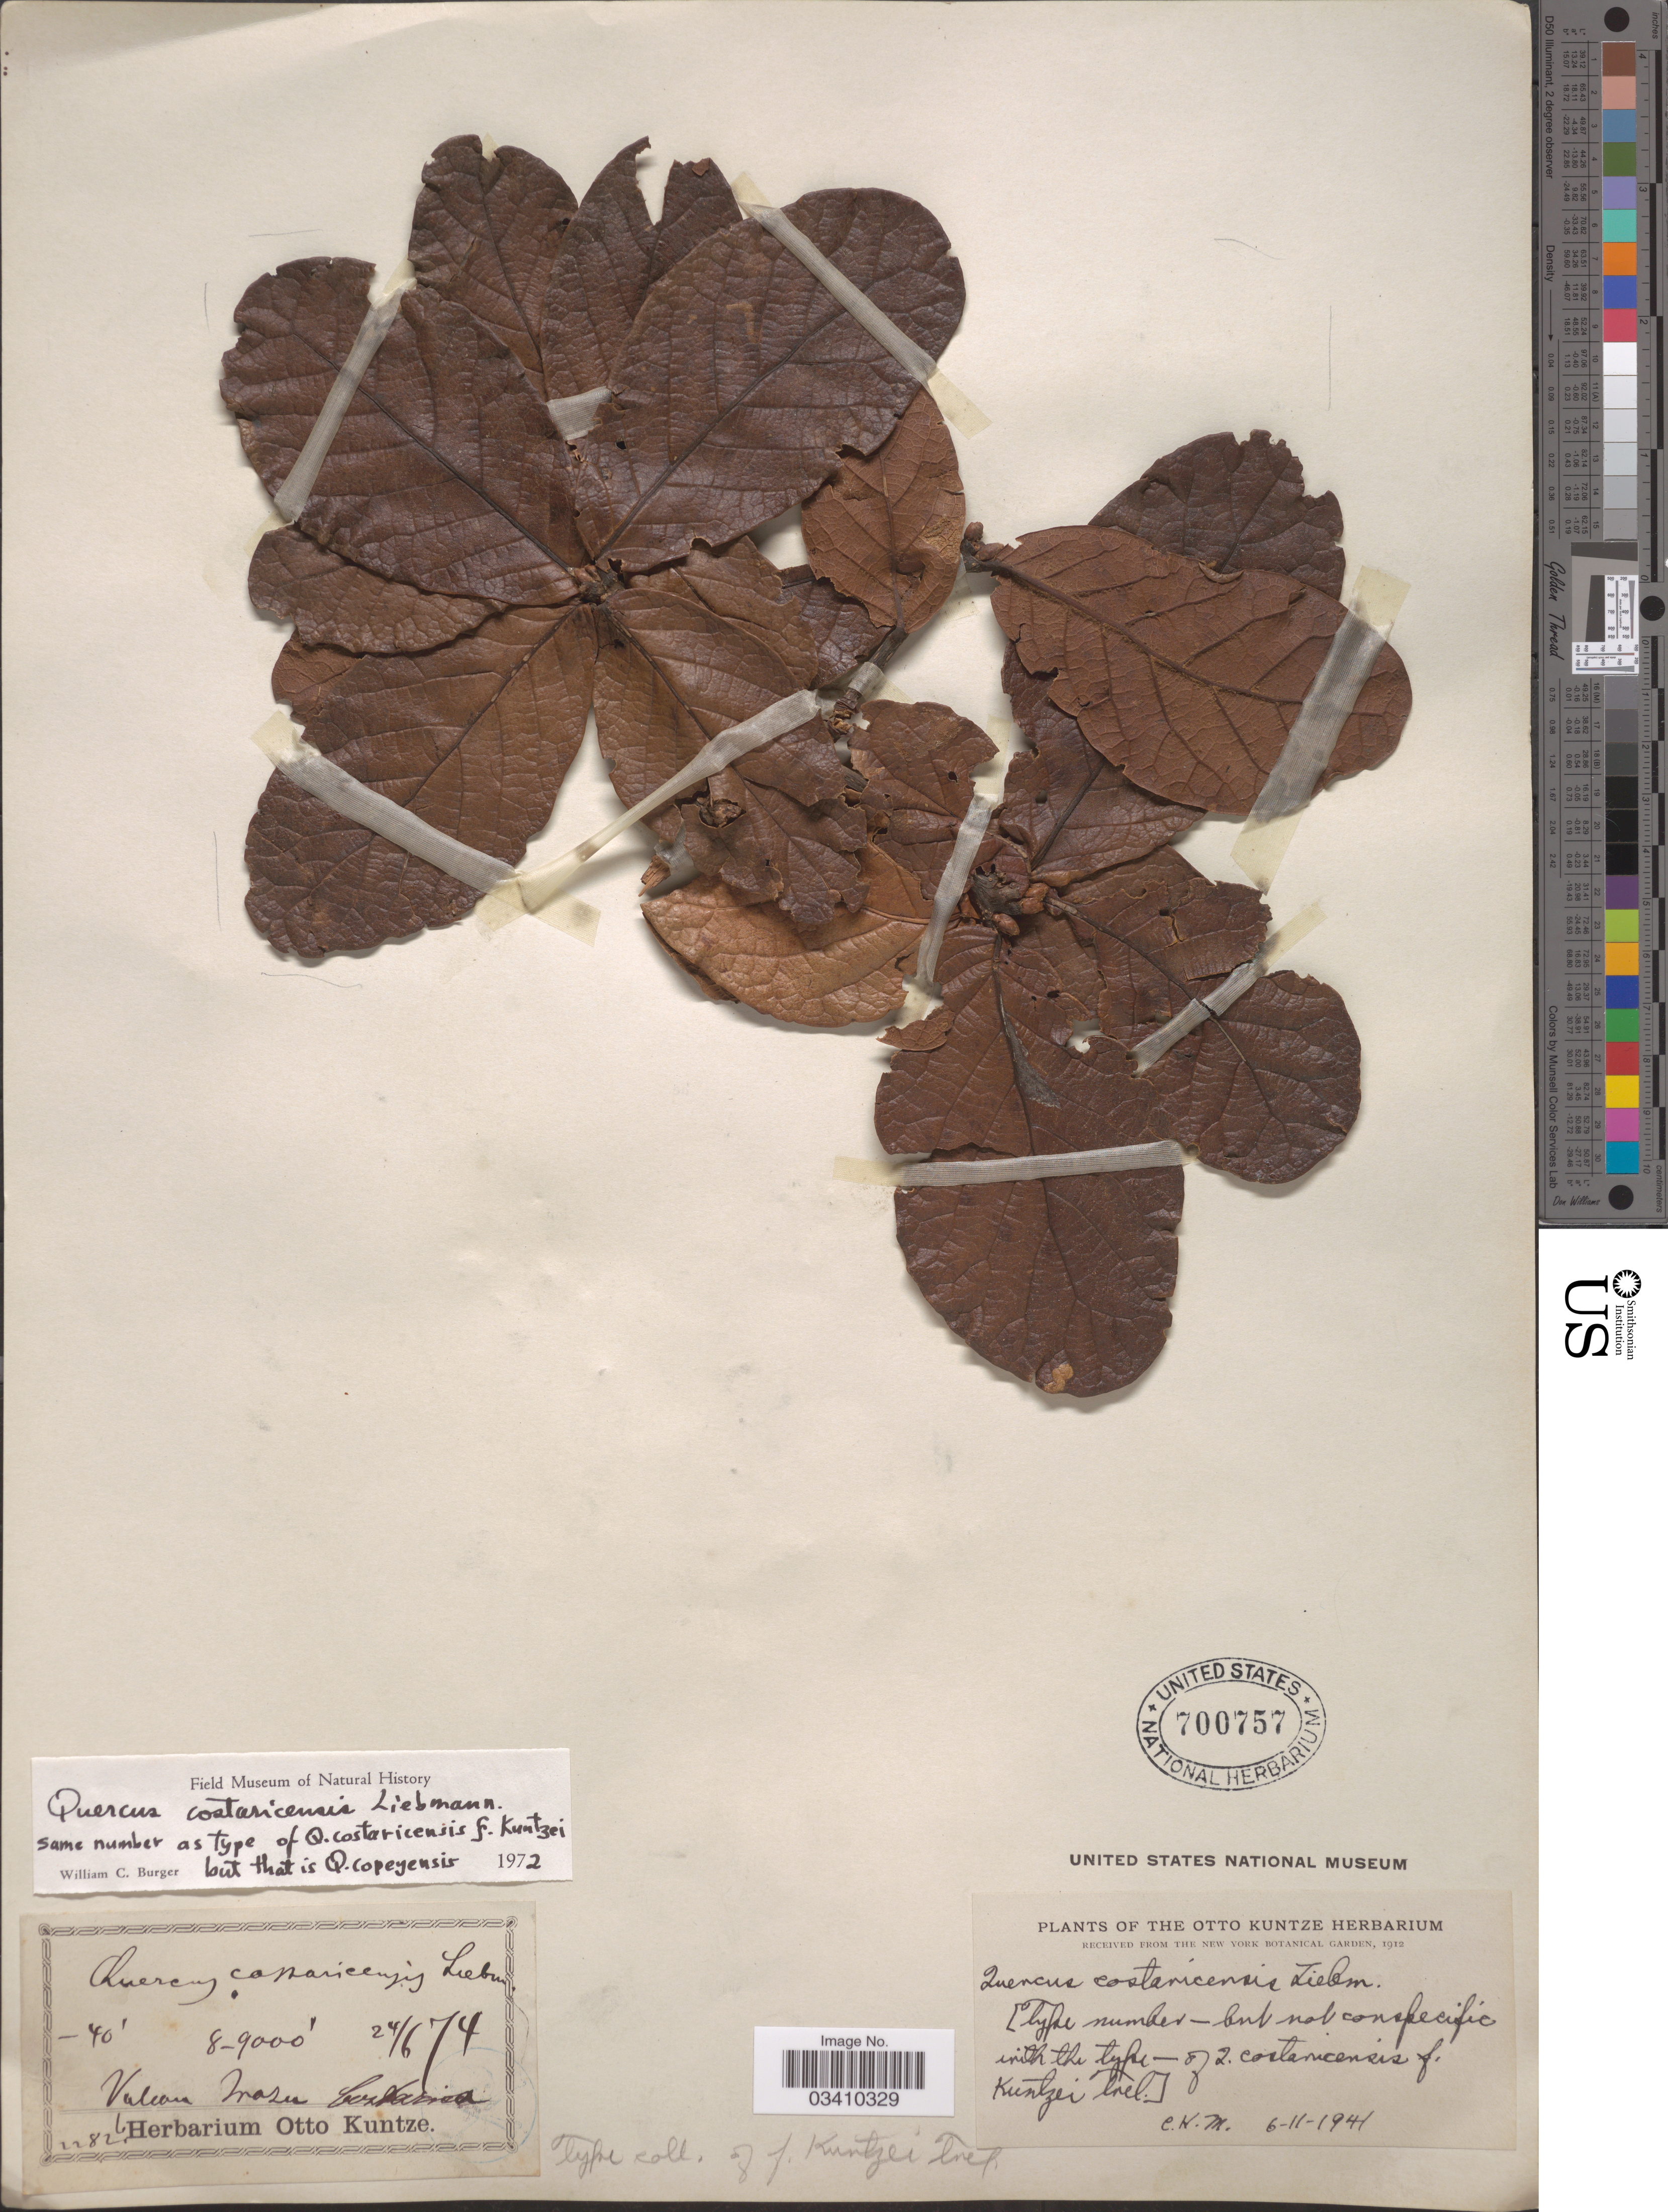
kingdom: Plantae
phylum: Tracheophyta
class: Magnoliopsida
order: Fagales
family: Fagaceae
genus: Quercus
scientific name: Quercus costaricensis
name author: Liebm.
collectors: ex herb. Otto Kuntze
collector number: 22826 * (2282 b?)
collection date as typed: Transcribed d/m/y: 24/6/74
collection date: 1874-06-24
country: Costa Rica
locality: Vulcan Irazu Costarica.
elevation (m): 2438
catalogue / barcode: US 700757